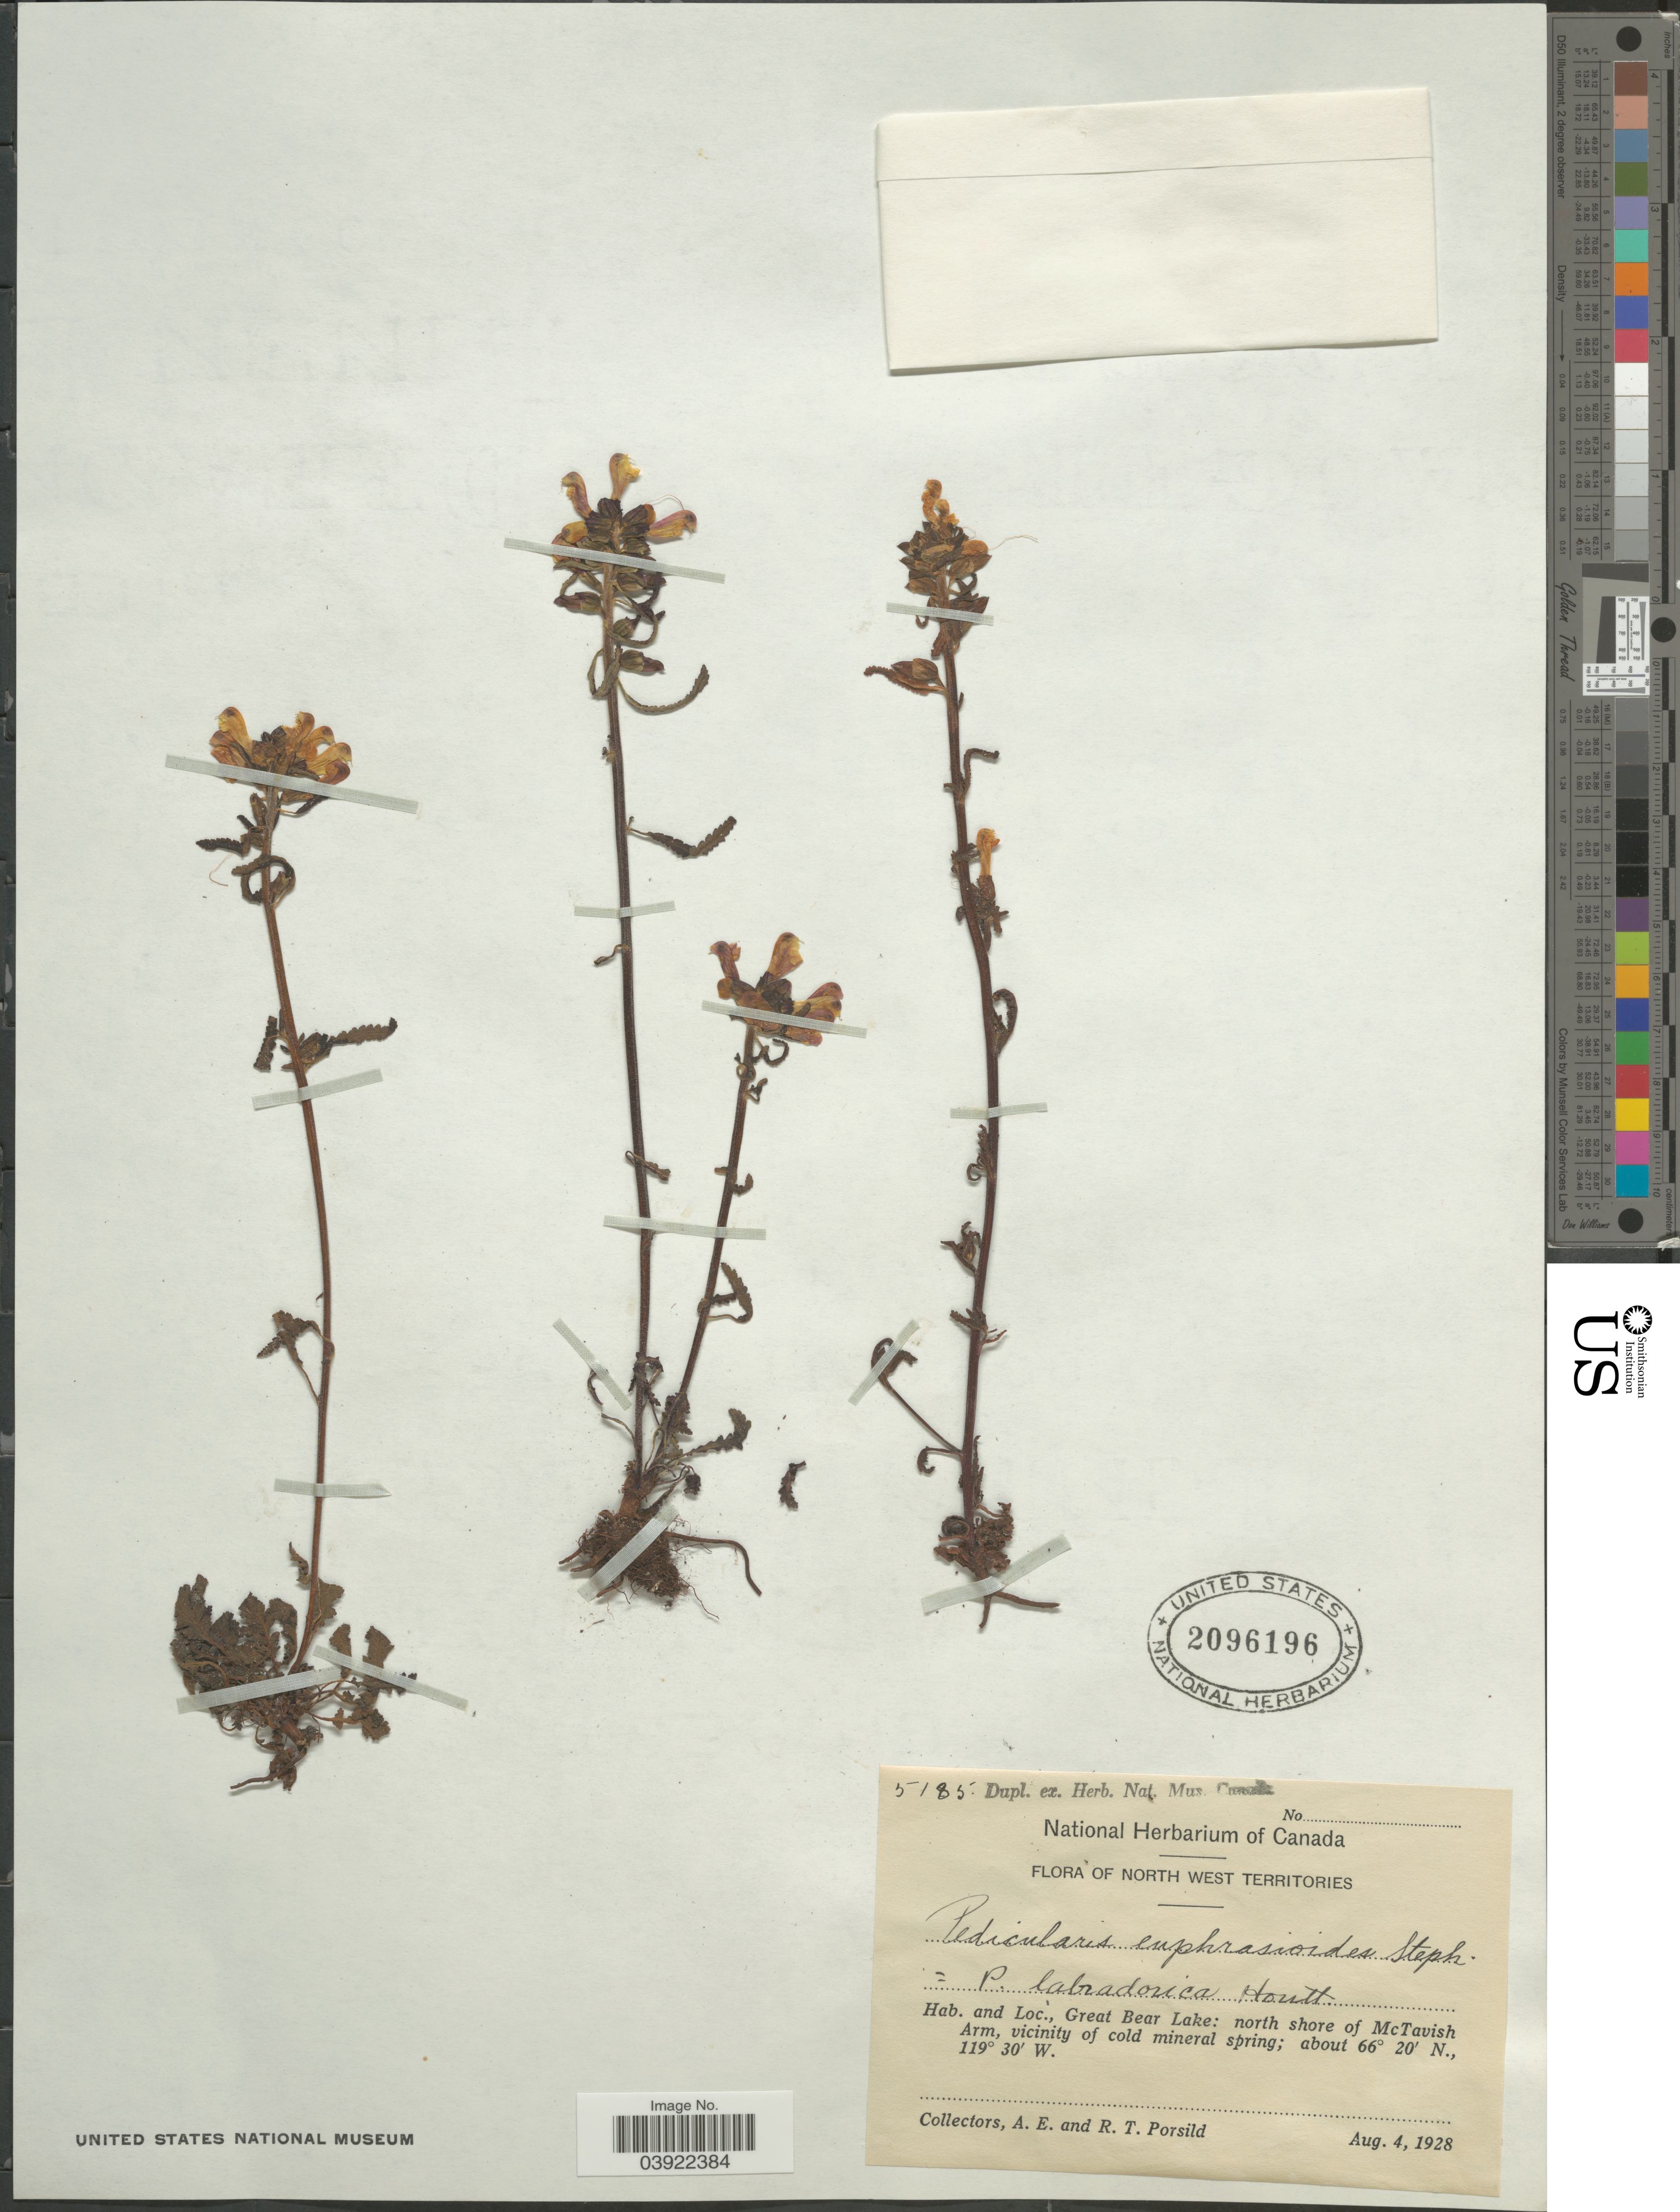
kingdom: Plantae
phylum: Tracheophyta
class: Magnoliopsida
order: Lamiales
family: Orobanchaceae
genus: Pedicularis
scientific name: Pedicularis labradorica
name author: Wirsing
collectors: A. E. Porsild & R. T. Porsild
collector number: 5185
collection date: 1928-08-04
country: Canada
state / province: Northwest Territories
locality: Great Bear Lake: north shore of McTavish Arm, vicinity of cold mineral spring.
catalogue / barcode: US 2096196